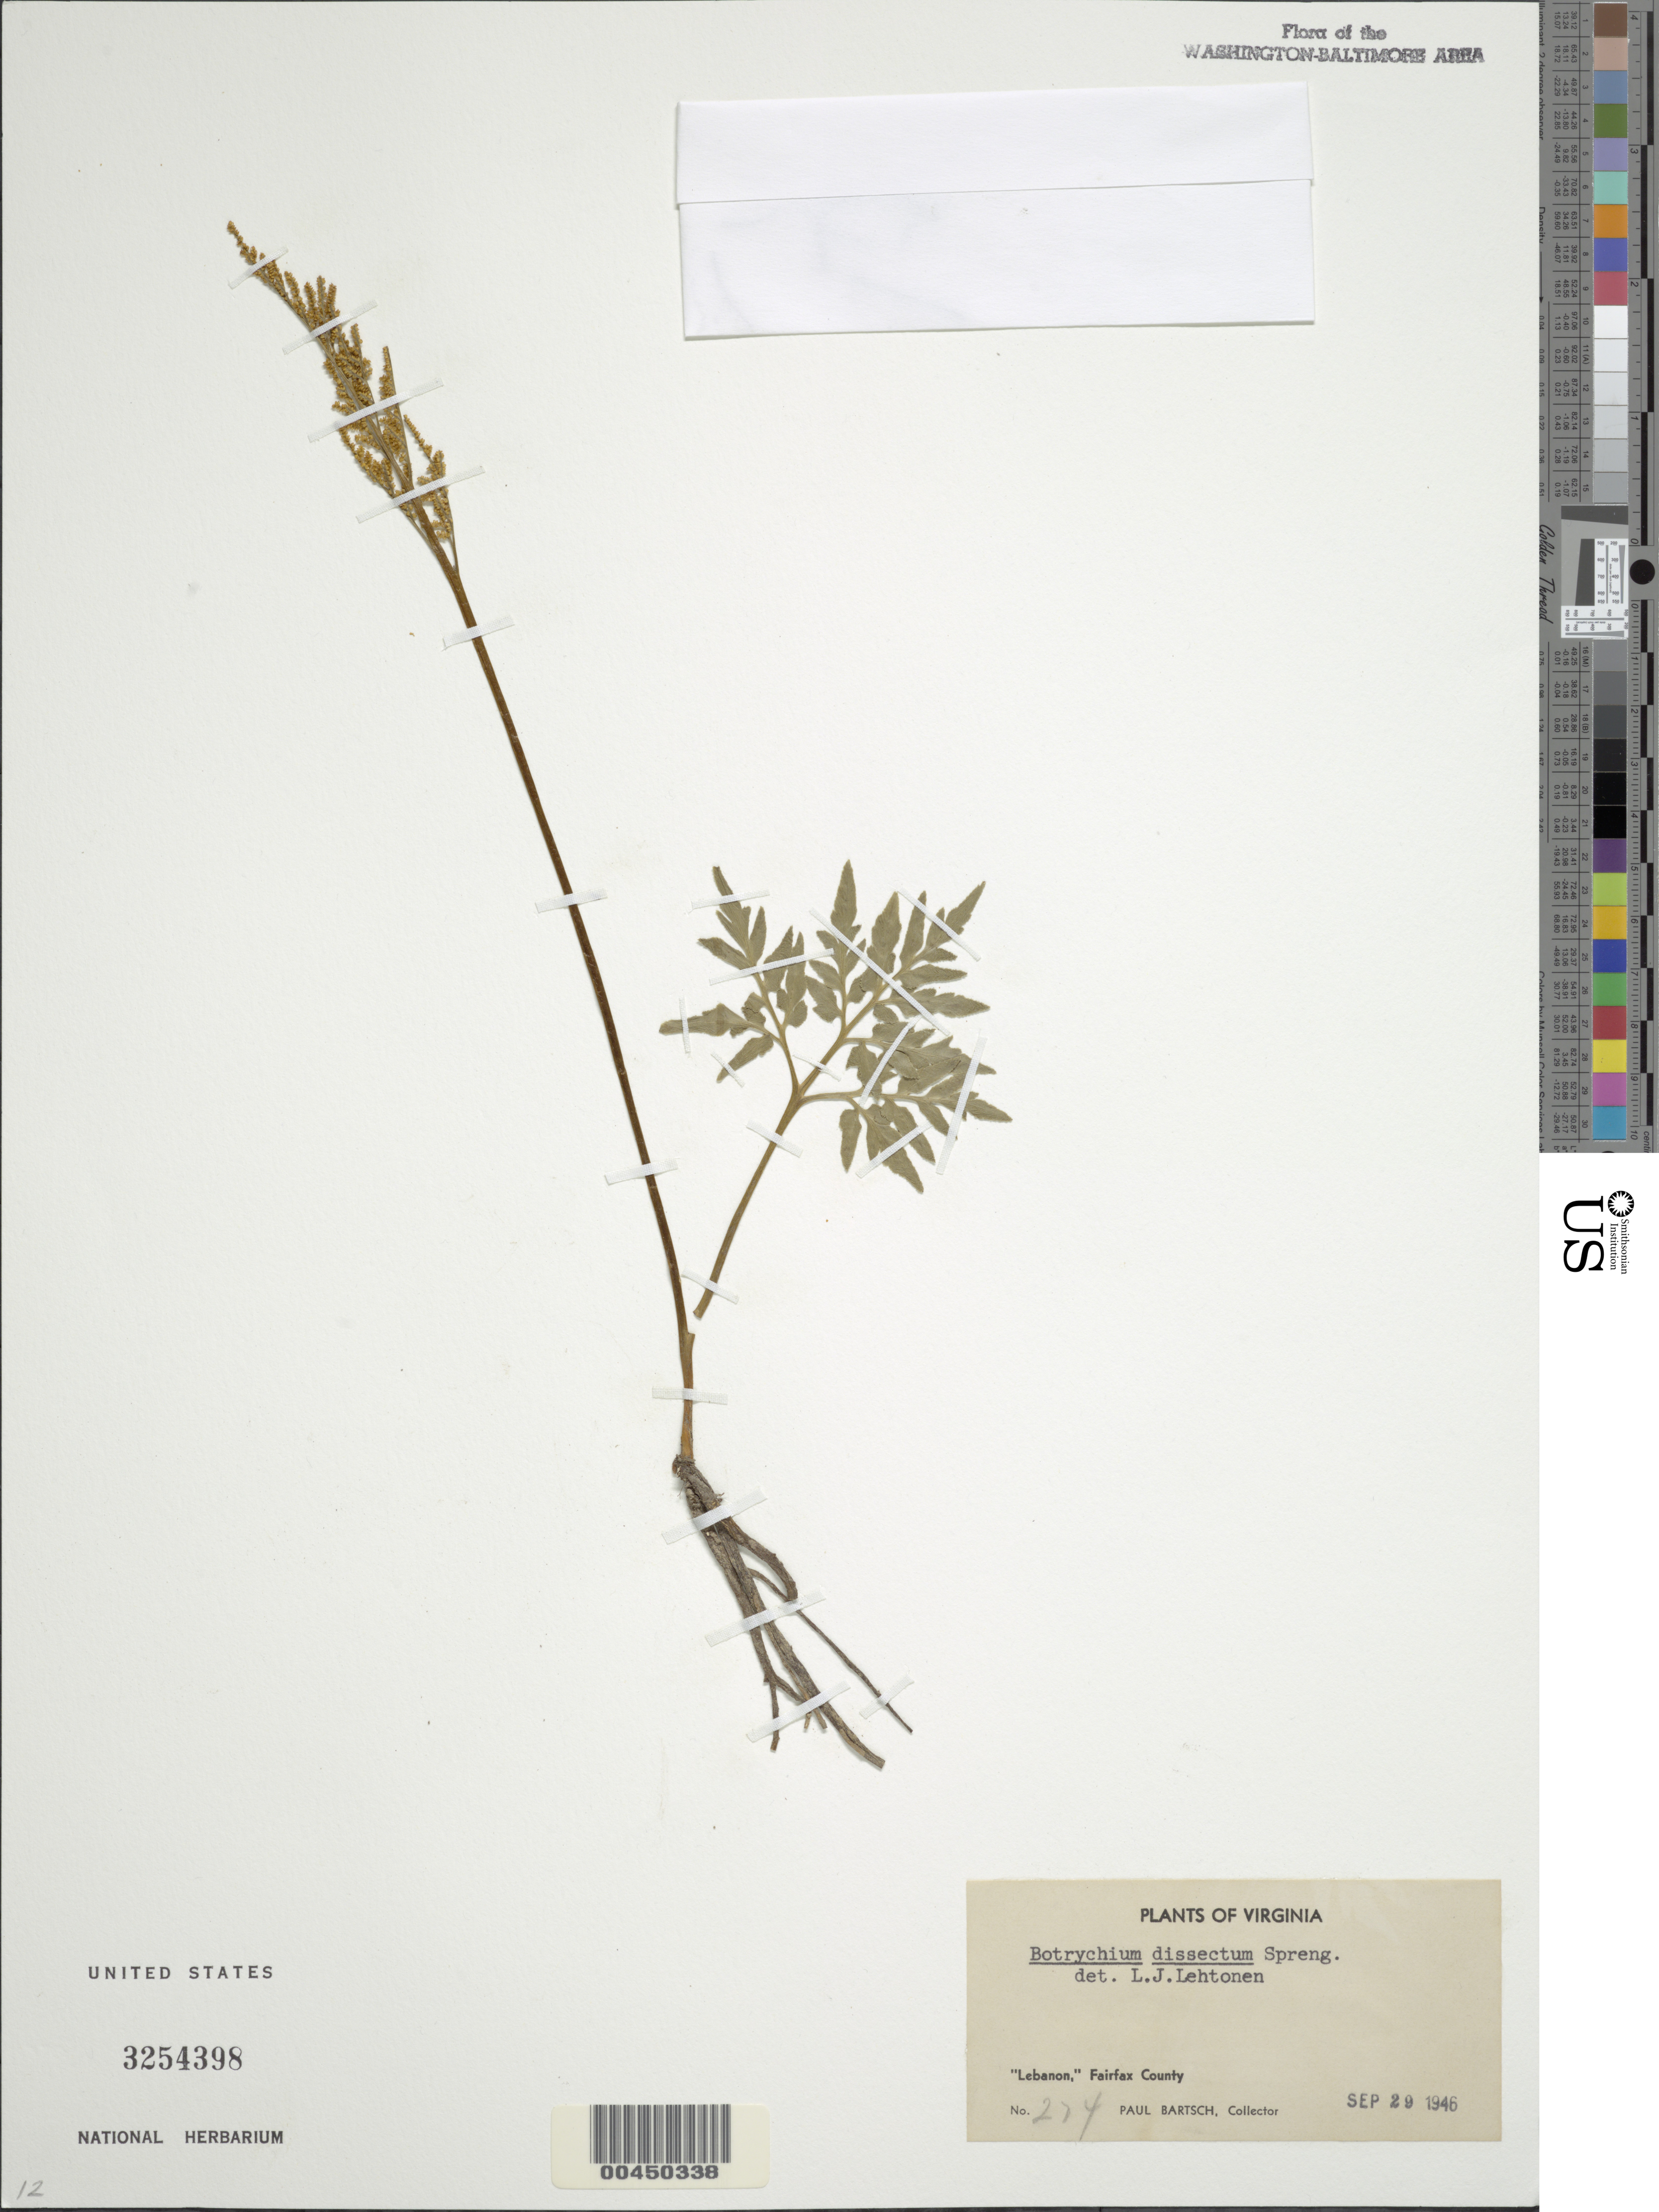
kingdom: Plantae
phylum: Tracheophyta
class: Polypodiopsida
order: Ophioglossales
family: Ophioglossaceae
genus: Botrychium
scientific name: Botrychium dissectum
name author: Spreng.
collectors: P. Bartsch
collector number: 274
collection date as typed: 29 Sep 1946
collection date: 1946-09-29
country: United States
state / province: Virginia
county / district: Fairfax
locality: Lebanon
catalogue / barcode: US 3254398